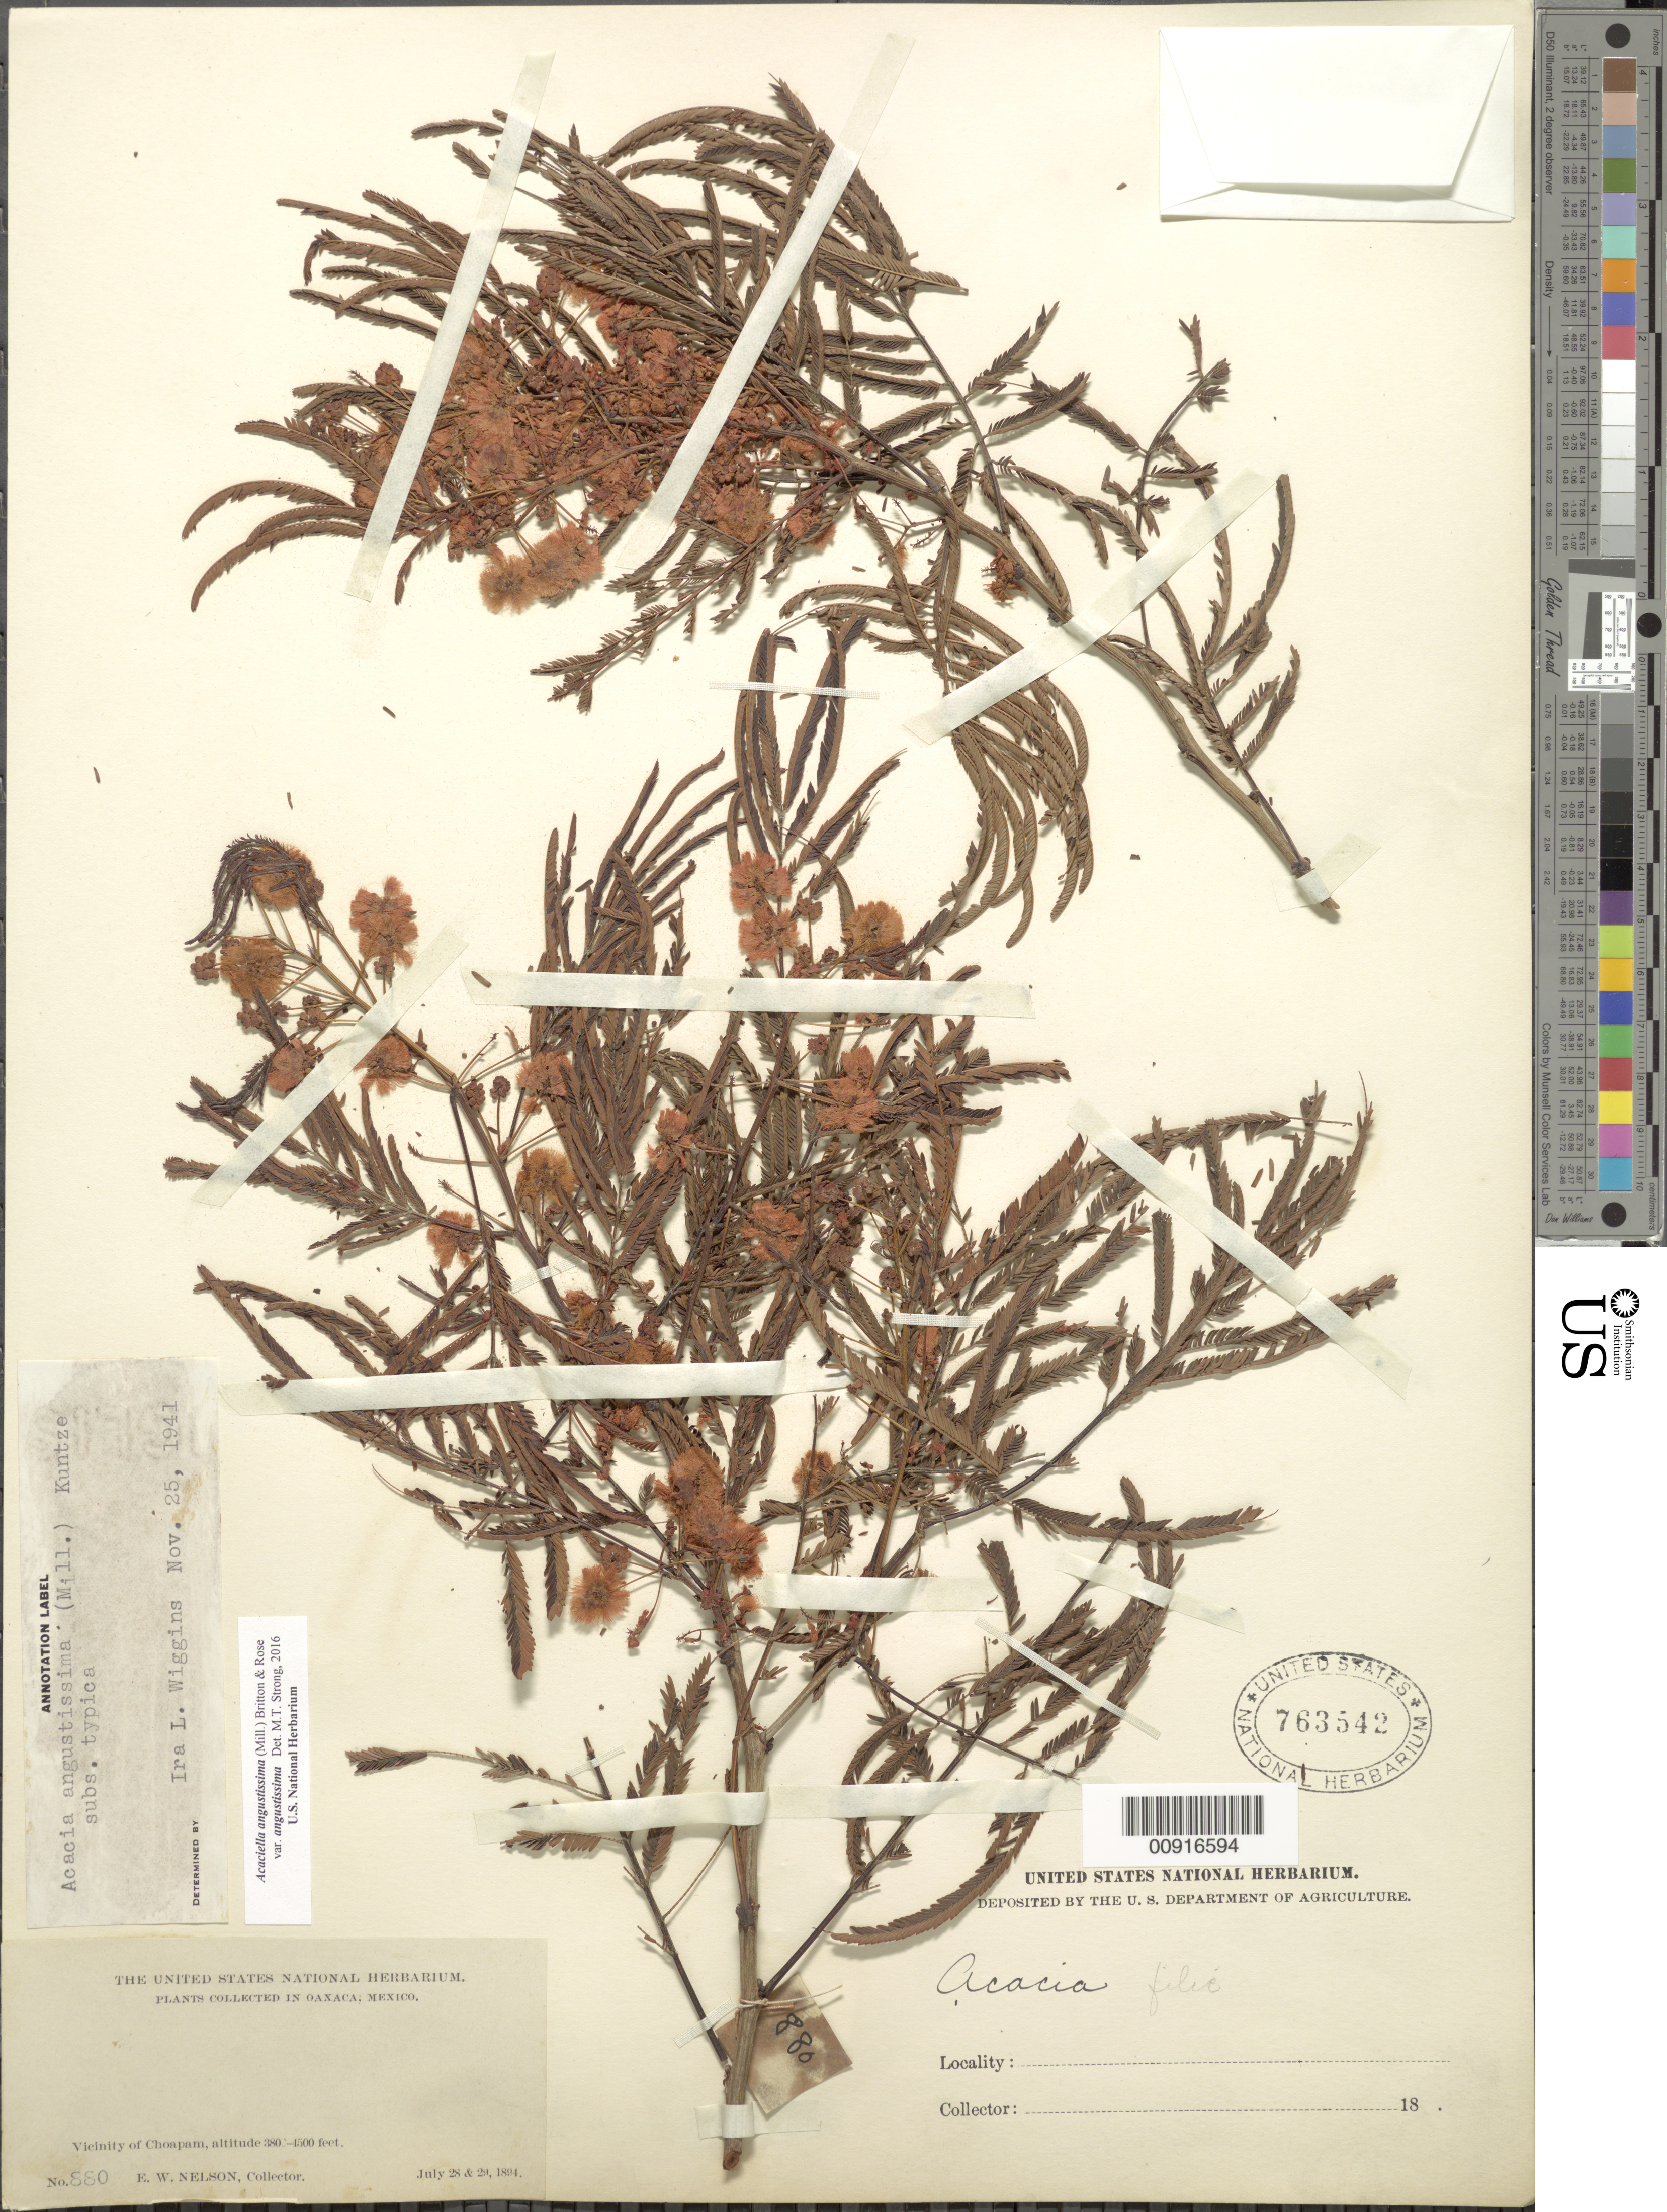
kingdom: Plantae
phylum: Tracheophyta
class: Magnoliopsida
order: Fabales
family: Fabaceae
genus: Acaciella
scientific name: Acaciella angustissima var. angustissima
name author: (Mill.) Britton & Rose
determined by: Strong, M. T., (US), Smithsonian Institution - National Museum of Natural History (UNITED STATES)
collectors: E. W. Nelson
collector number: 880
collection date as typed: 28 Jul 1894 to 29 Jul 1894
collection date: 1894-07-28/1894-07-29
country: Mexico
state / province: Oaxaca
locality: Vicinity of Choapam.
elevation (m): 1158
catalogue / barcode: US 763542